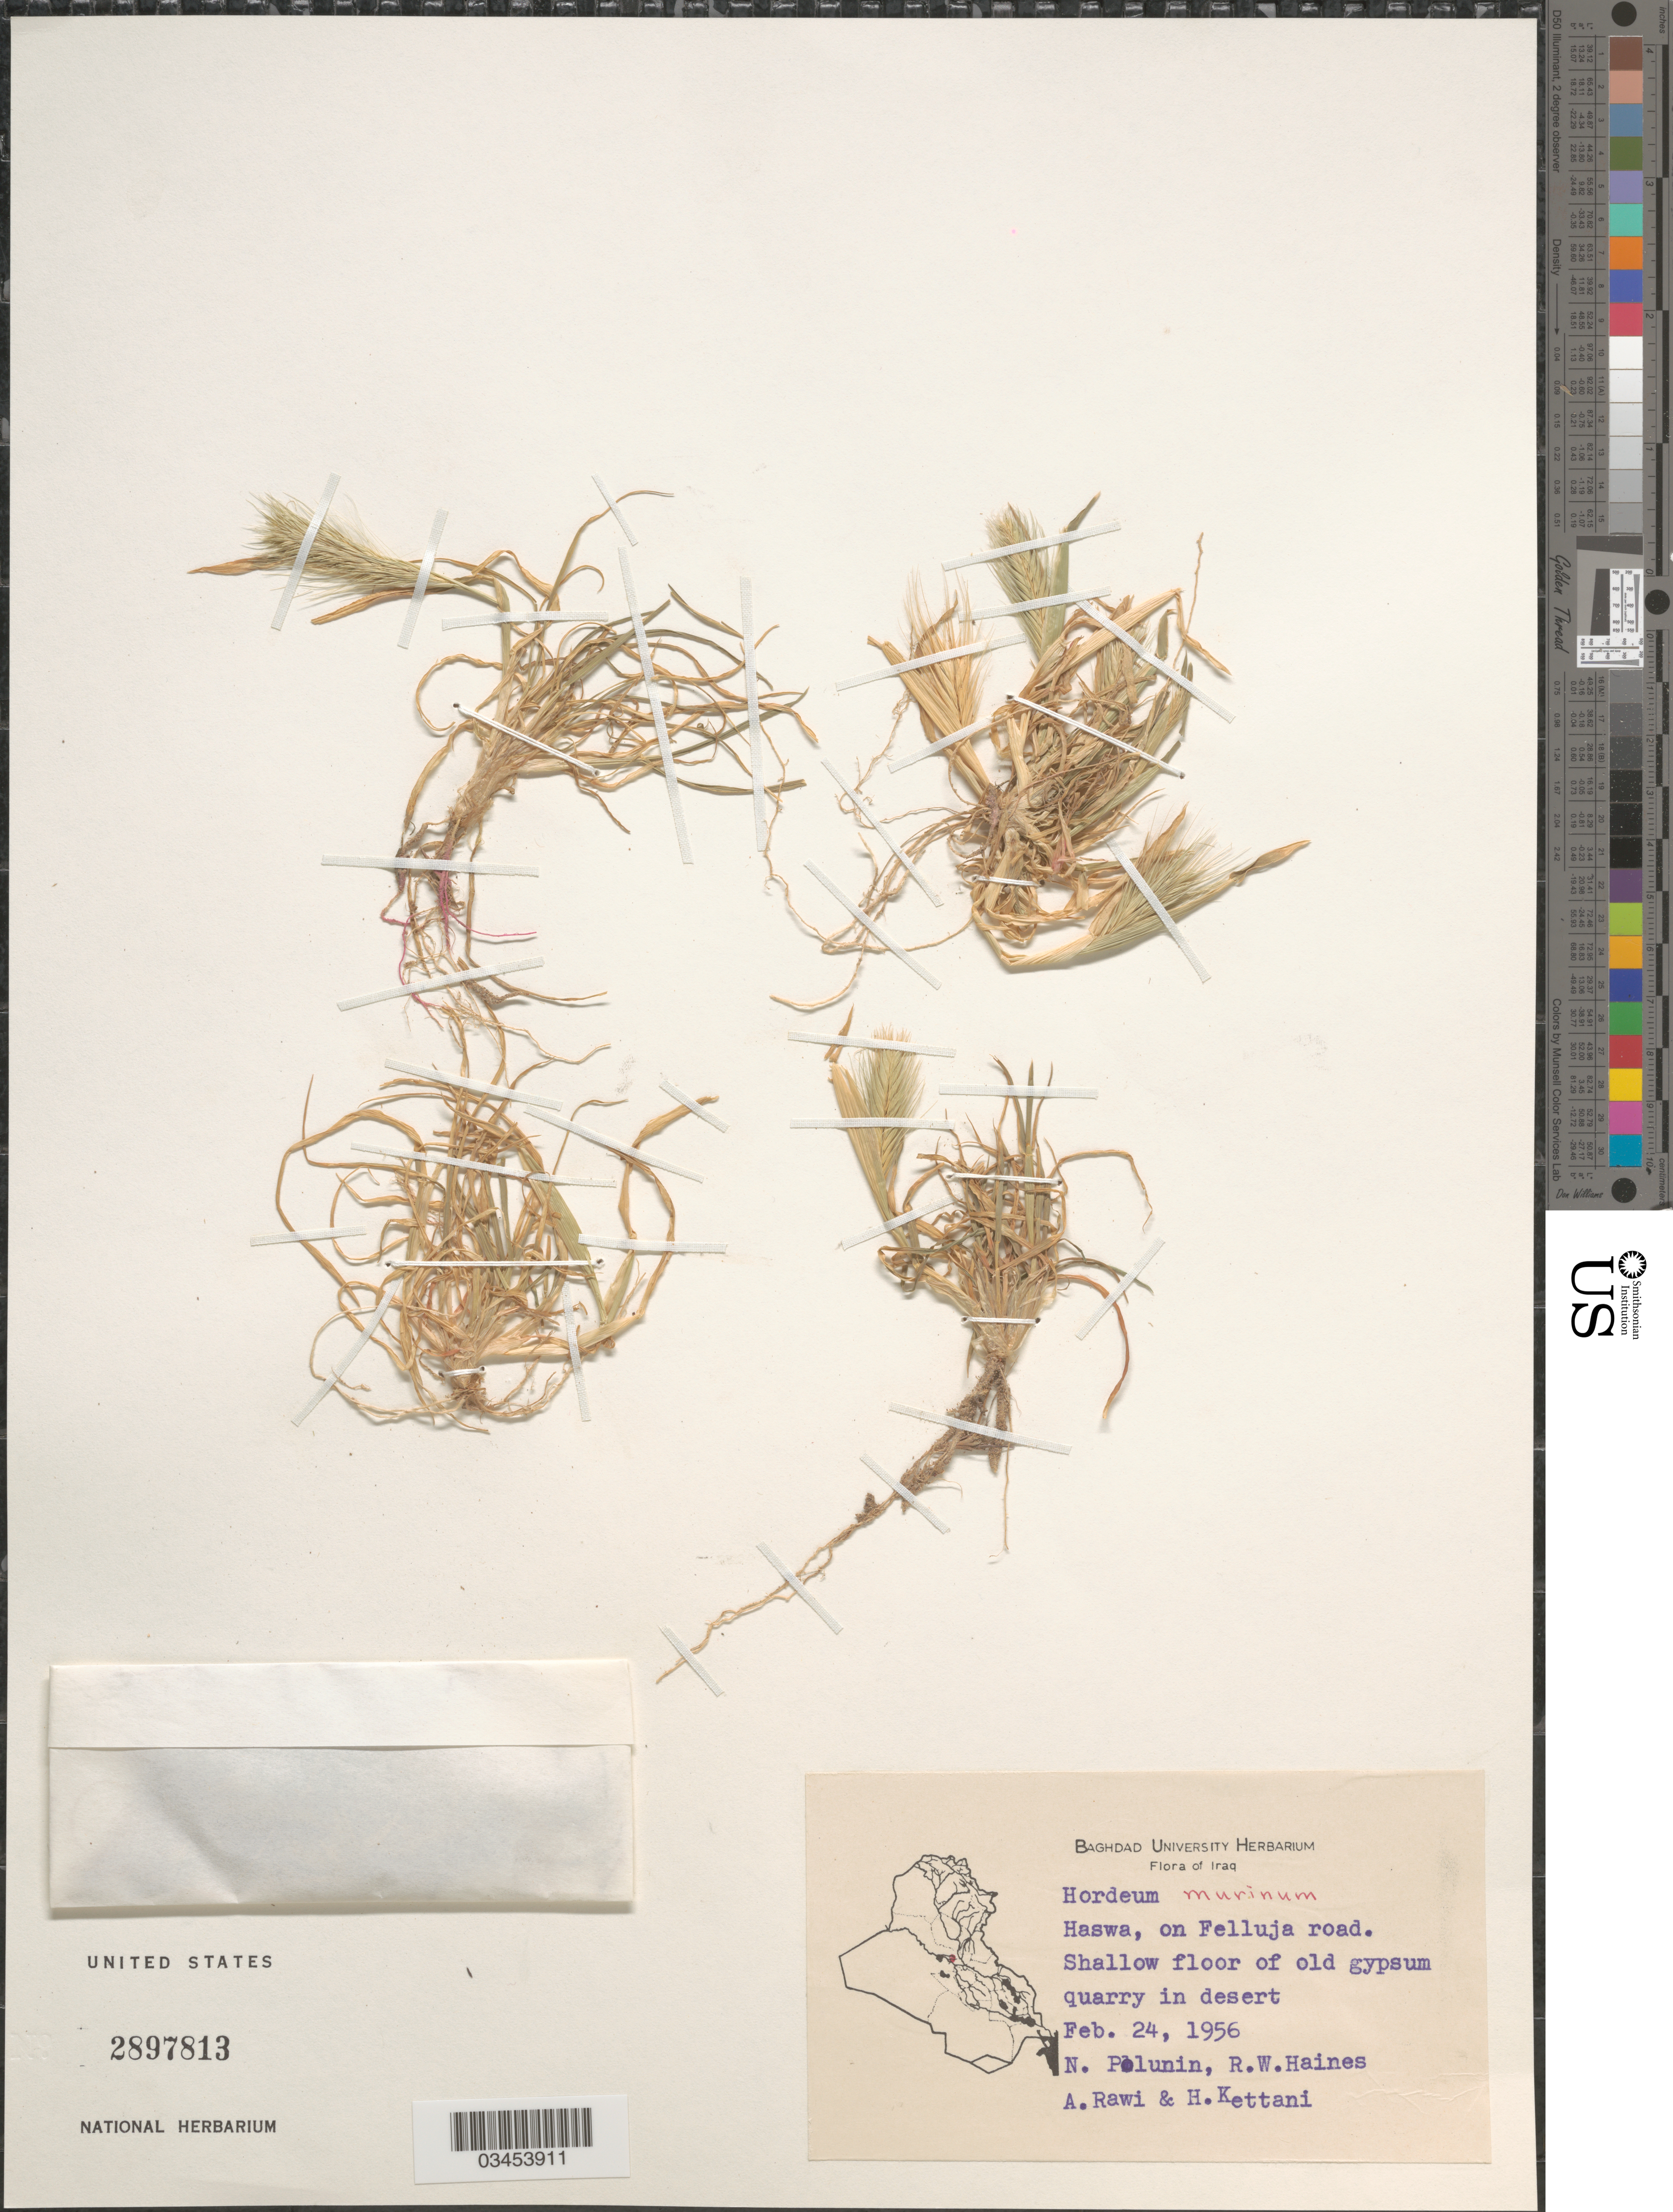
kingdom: Plantae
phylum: Tracheophyta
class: Liliopsida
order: Poales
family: Poaceae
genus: Hordeum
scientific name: Hordeum murinum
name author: L.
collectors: N. Pulunin, R. W. Haines, A. Rawi & H. Kettani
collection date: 1956-02-24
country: Iraq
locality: Haswa, on Felluja road. Shallow floor of old gypsum quarry in desert.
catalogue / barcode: US 2897813